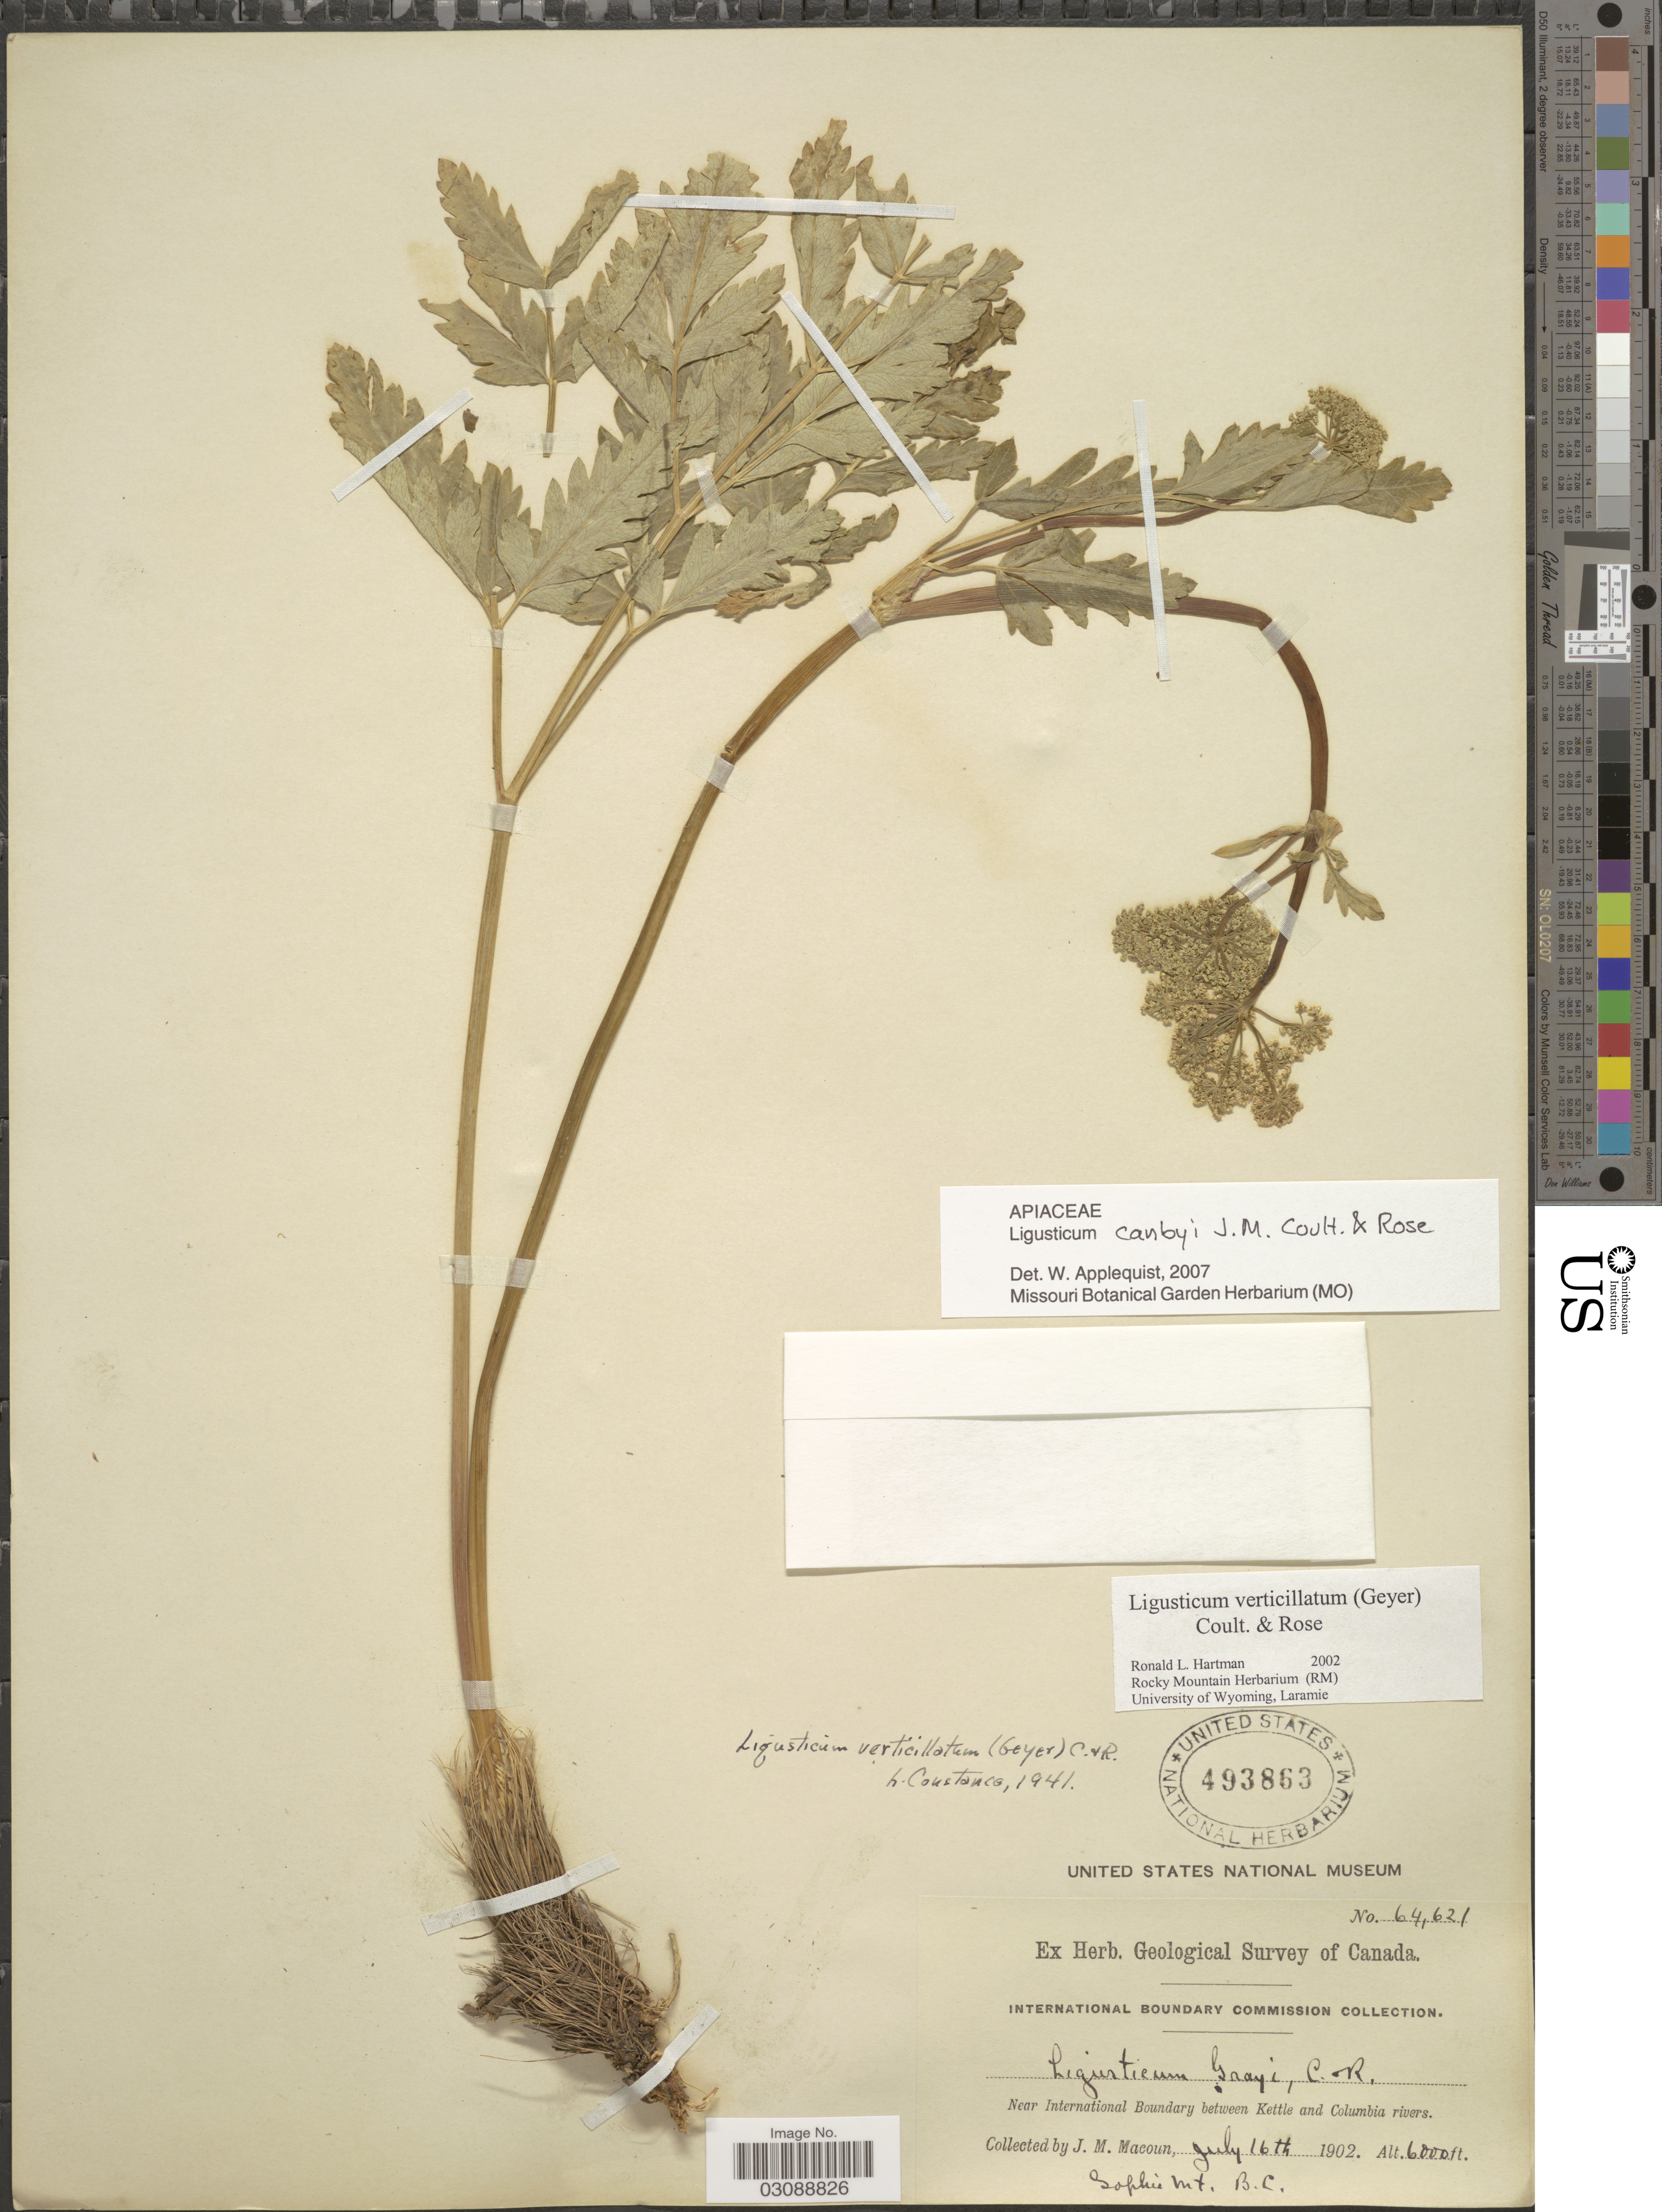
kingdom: Plantae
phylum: Tracheophyta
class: Magnoliopsida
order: Apiales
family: Apiaceae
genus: Ligusticum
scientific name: Ligusticum canbyi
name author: J.M. Coult. & Rose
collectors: J. M. Macoun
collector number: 64621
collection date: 1902-07-16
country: Canada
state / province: British Columbia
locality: Near International Boundary between Kettle and Columbia rivers. Sophie Mt.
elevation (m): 1829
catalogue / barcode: US 493863